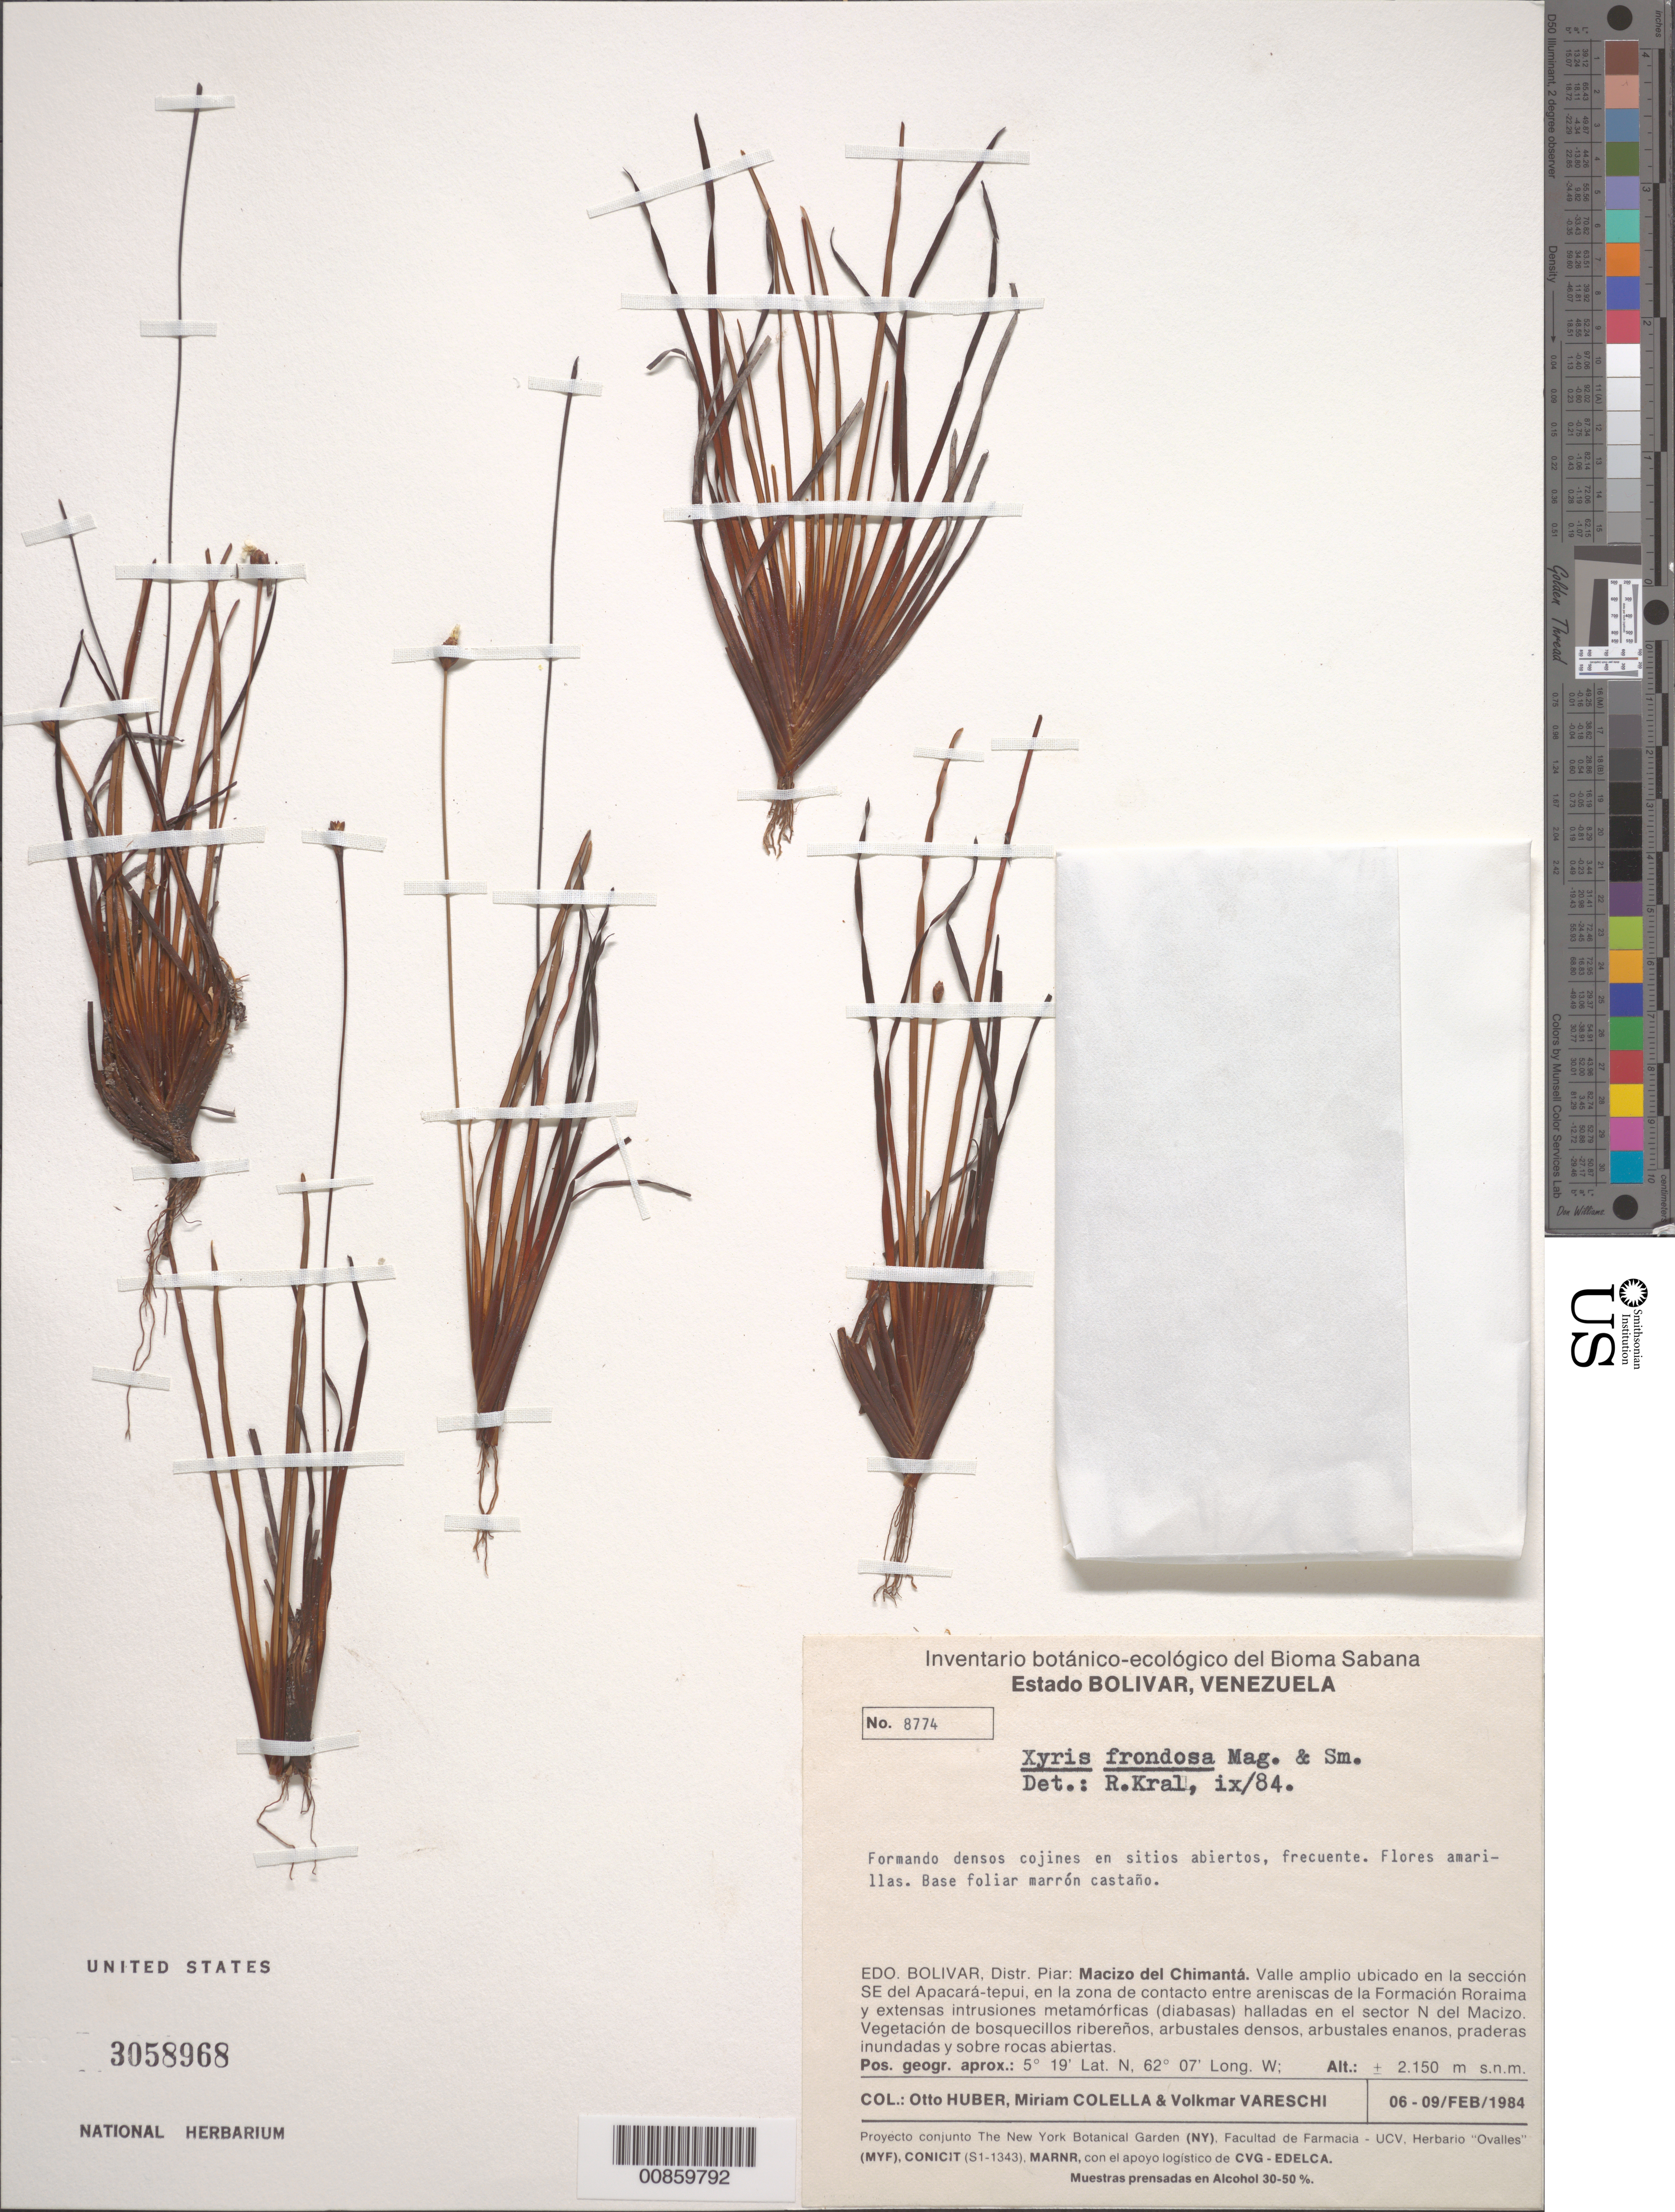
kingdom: Plantae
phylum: Tracheophyta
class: Liliopsida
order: Poales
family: Xyridaceae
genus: Xyris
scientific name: Xyris frondosa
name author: Maguire & L.B. Sm.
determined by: Kral, Robert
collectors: O. Huber, M. Colella & V. Vareschi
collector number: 8774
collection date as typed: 6-Feb-84 to 9-Feb-84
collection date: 1984-02-06/1984-02-09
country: Venezuela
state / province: Bolívar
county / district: Piar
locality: Macizo del Chimantá, valle amplio ubicado en la sección SE del Apacará-tepuí; en el sector N del Macizo.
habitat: En la zona de contacto entre areniscas de la Formación Roraima y extensas intruisiones metemórficas (diabasas) halladas. Vegetación de bosquecillos..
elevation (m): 2150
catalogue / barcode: US 3058968